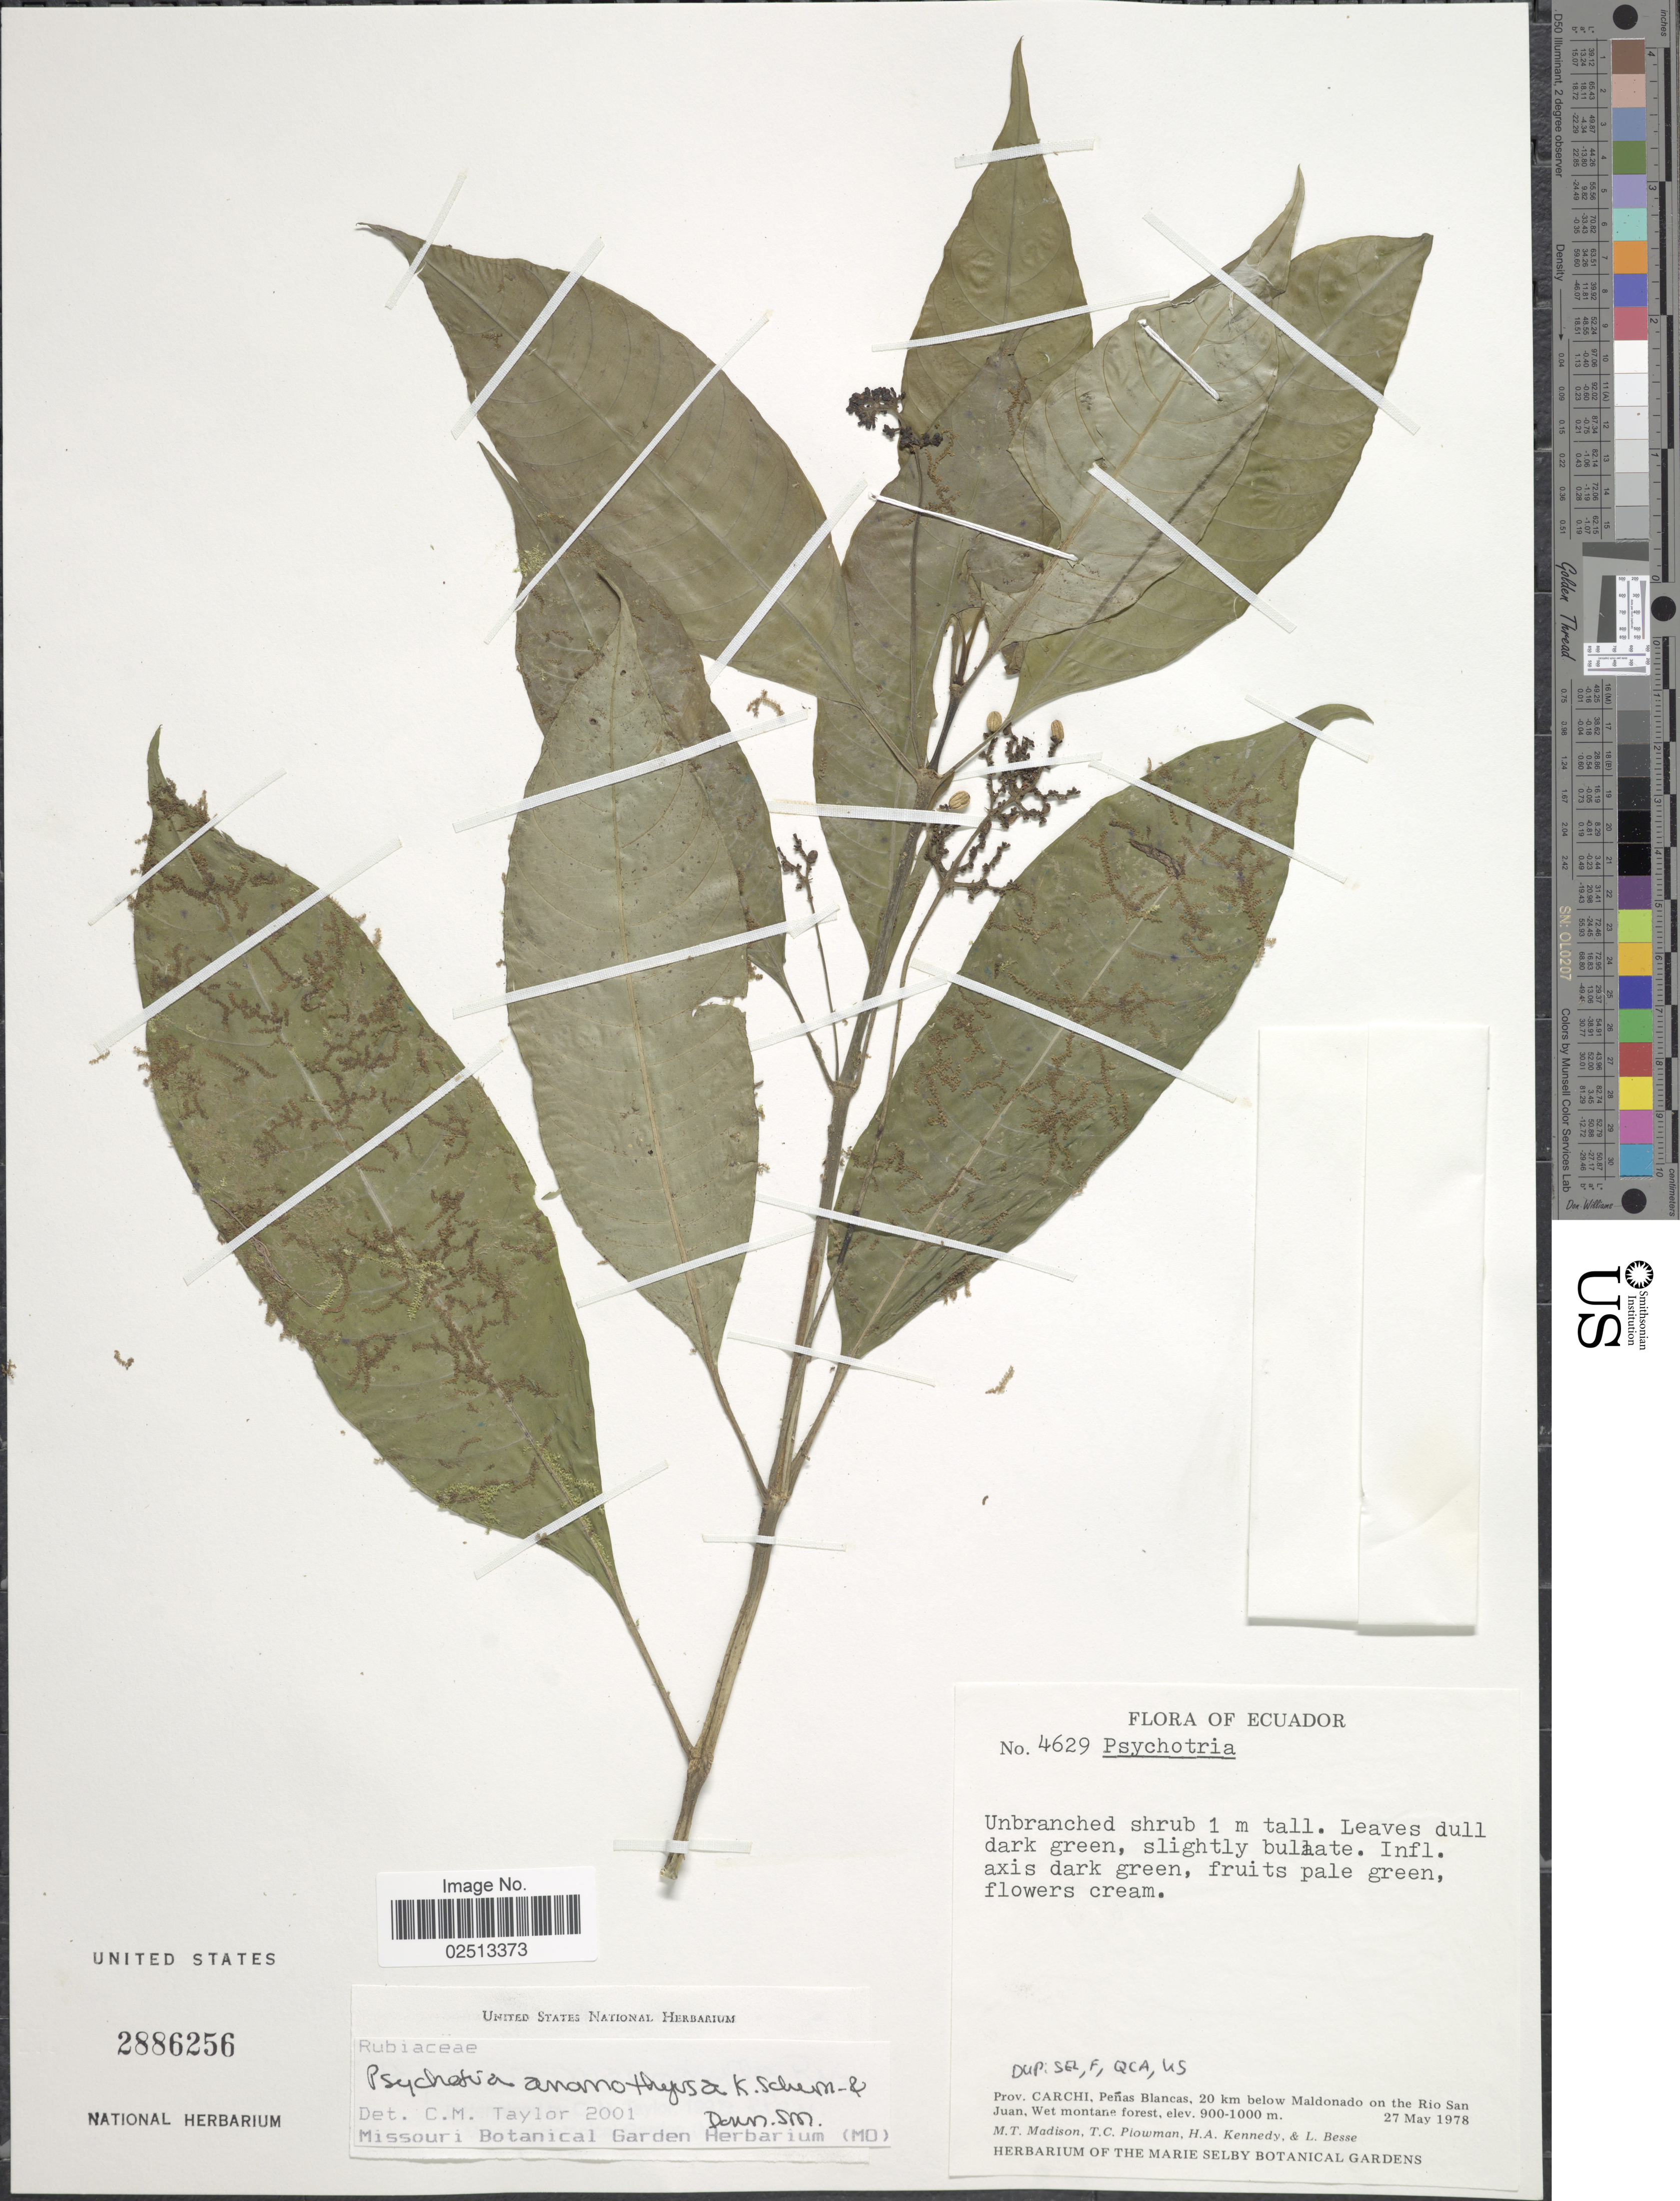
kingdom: Plantae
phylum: Tracheophyta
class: Magnoliopsida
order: Gentianales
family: Rubiaceae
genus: Psychotria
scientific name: Psychotria anomothyrsa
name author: K. Schum. & Donn. Sm. in Donn. Sm.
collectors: M. T. Madison, T. Plowman, H. Kennedy & L. Besse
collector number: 4629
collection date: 1978-05-27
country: Ecuador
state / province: Carchi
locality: Prov. Carchi, Penas Blancas, 20 km below Maldonado on the Rio San Juan.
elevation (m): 900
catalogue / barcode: US 2886256